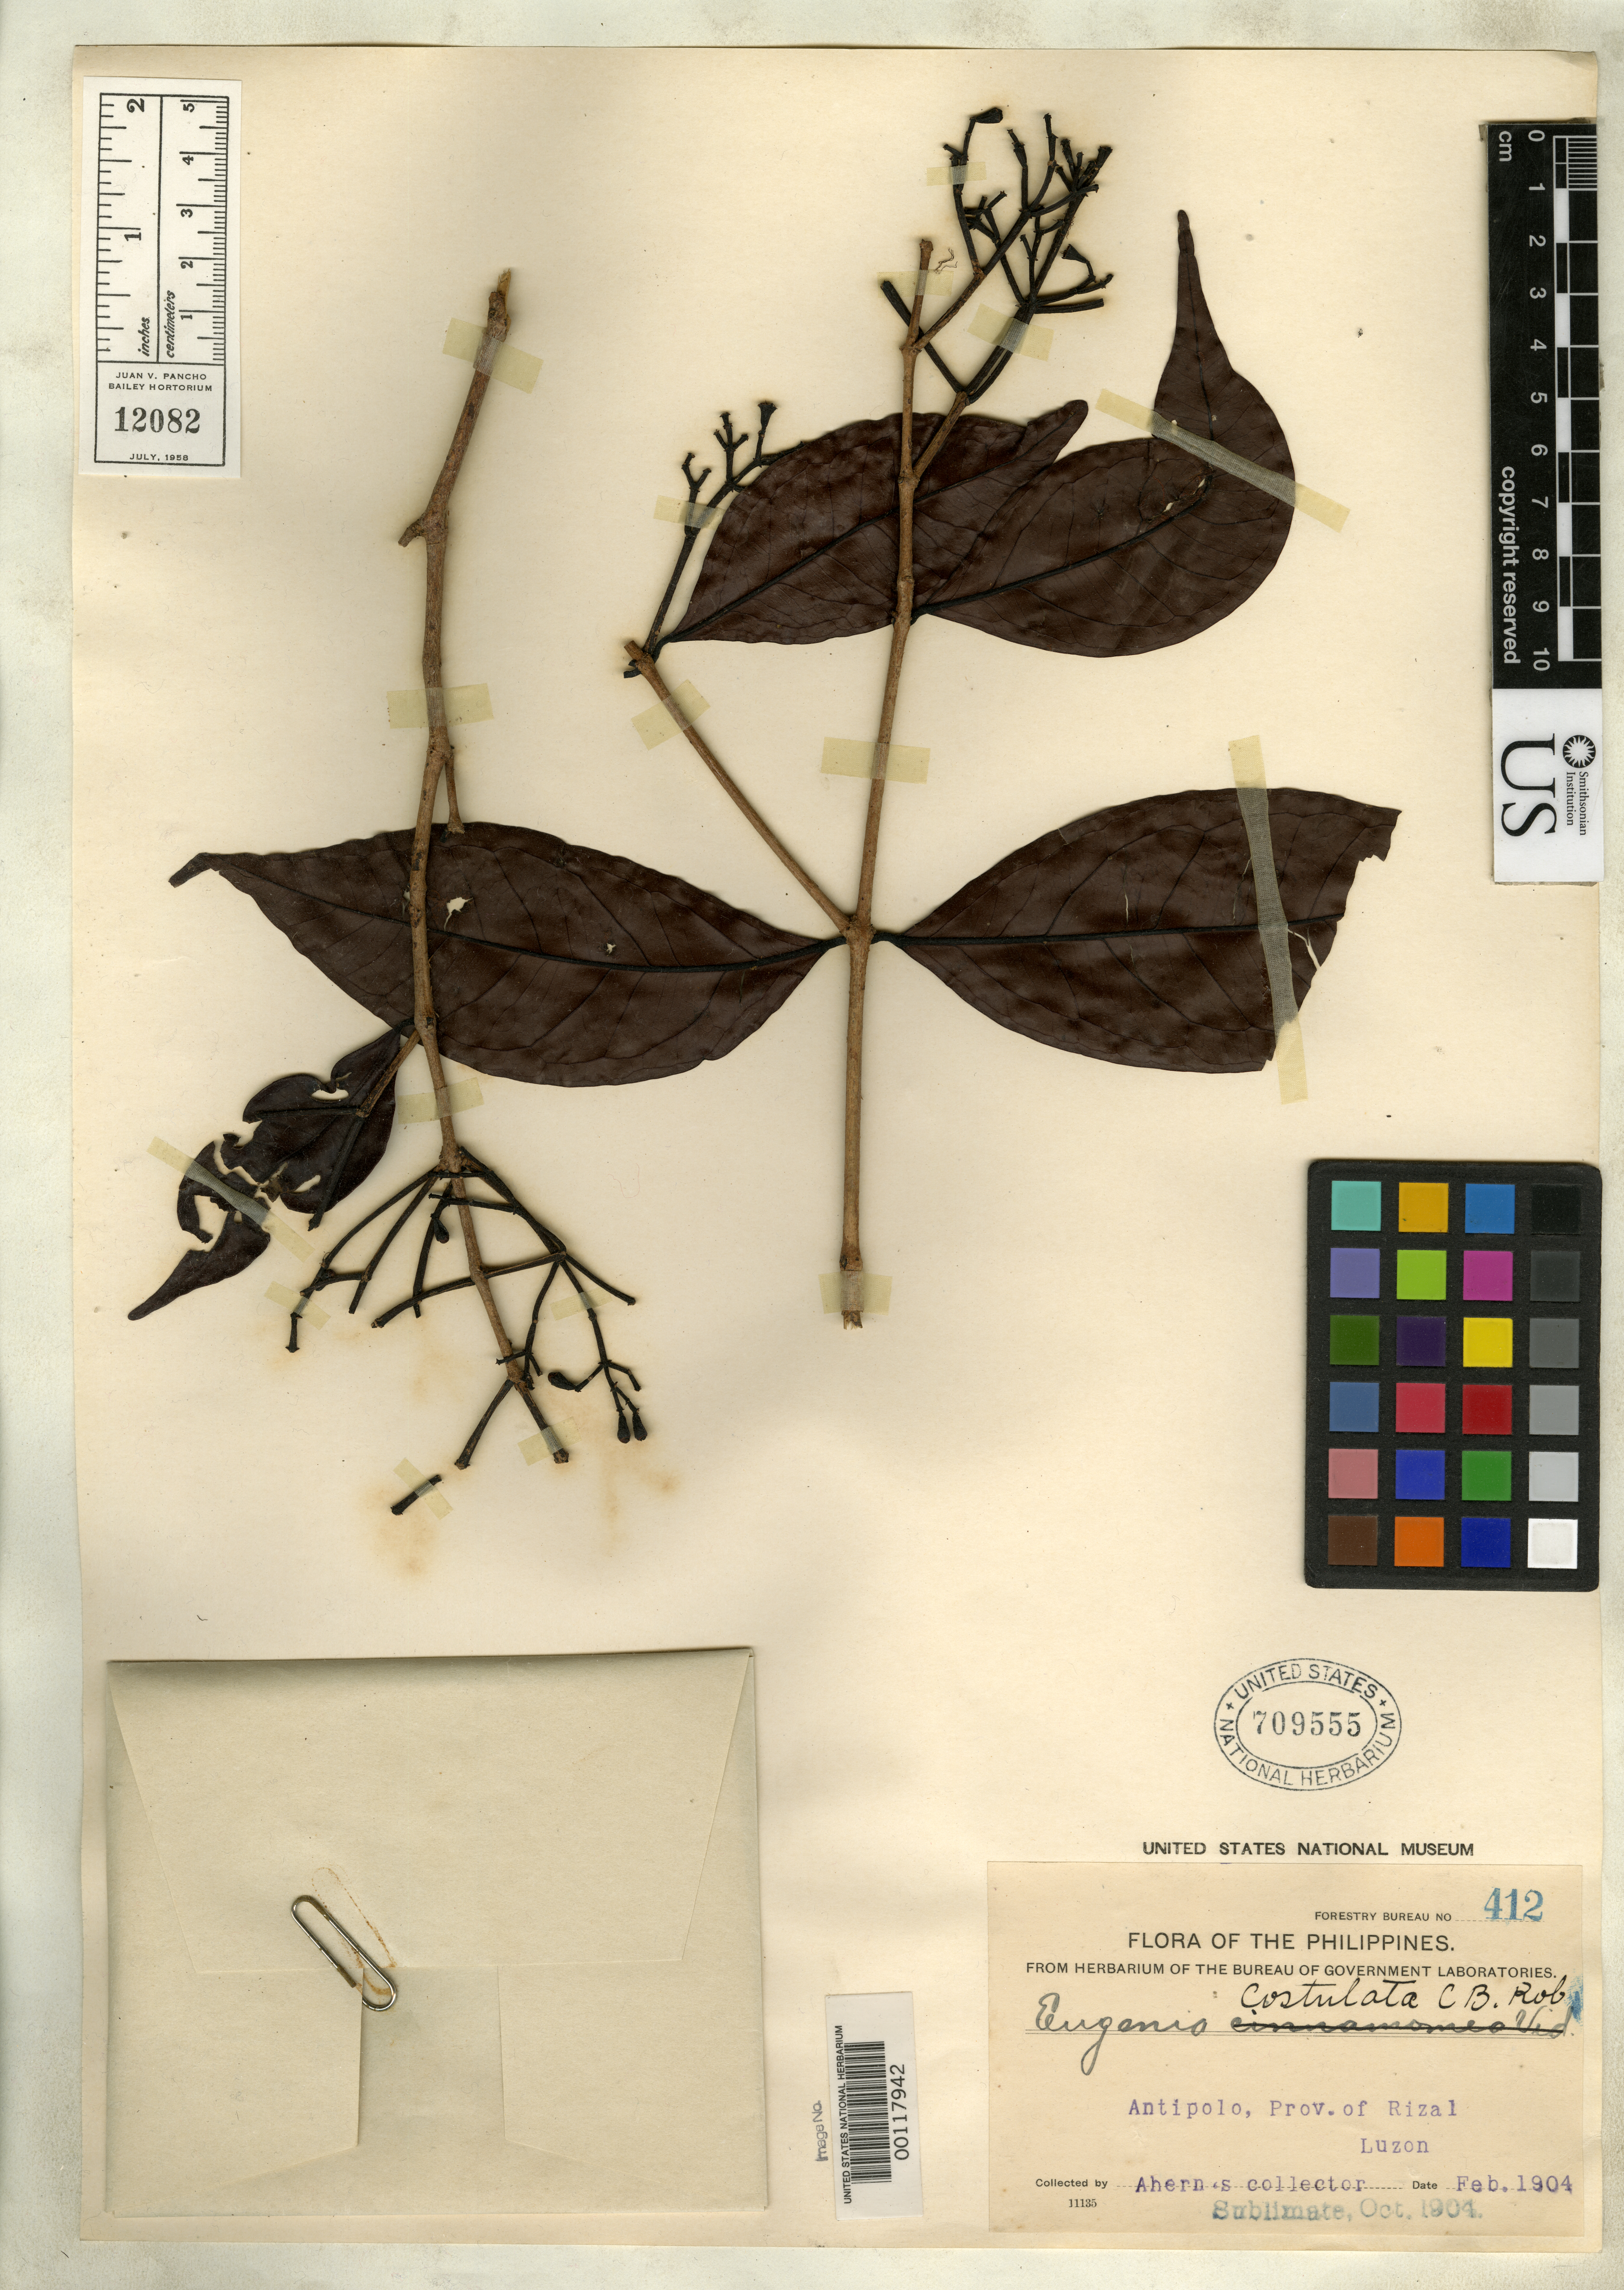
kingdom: Plantae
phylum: Tracheophyta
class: Magnoliopsida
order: Myrtales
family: Myrtaceae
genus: Eugenia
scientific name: Eugenia costulata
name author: C.B. Rob.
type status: Isotype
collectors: Ahern's collector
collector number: Bur. Sci. 412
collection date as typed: Feb 1904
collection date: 1904-02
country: Philippines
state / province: Calabarzon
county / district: Rizal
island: Luzon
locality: Antipolo.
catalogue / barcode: US 709555